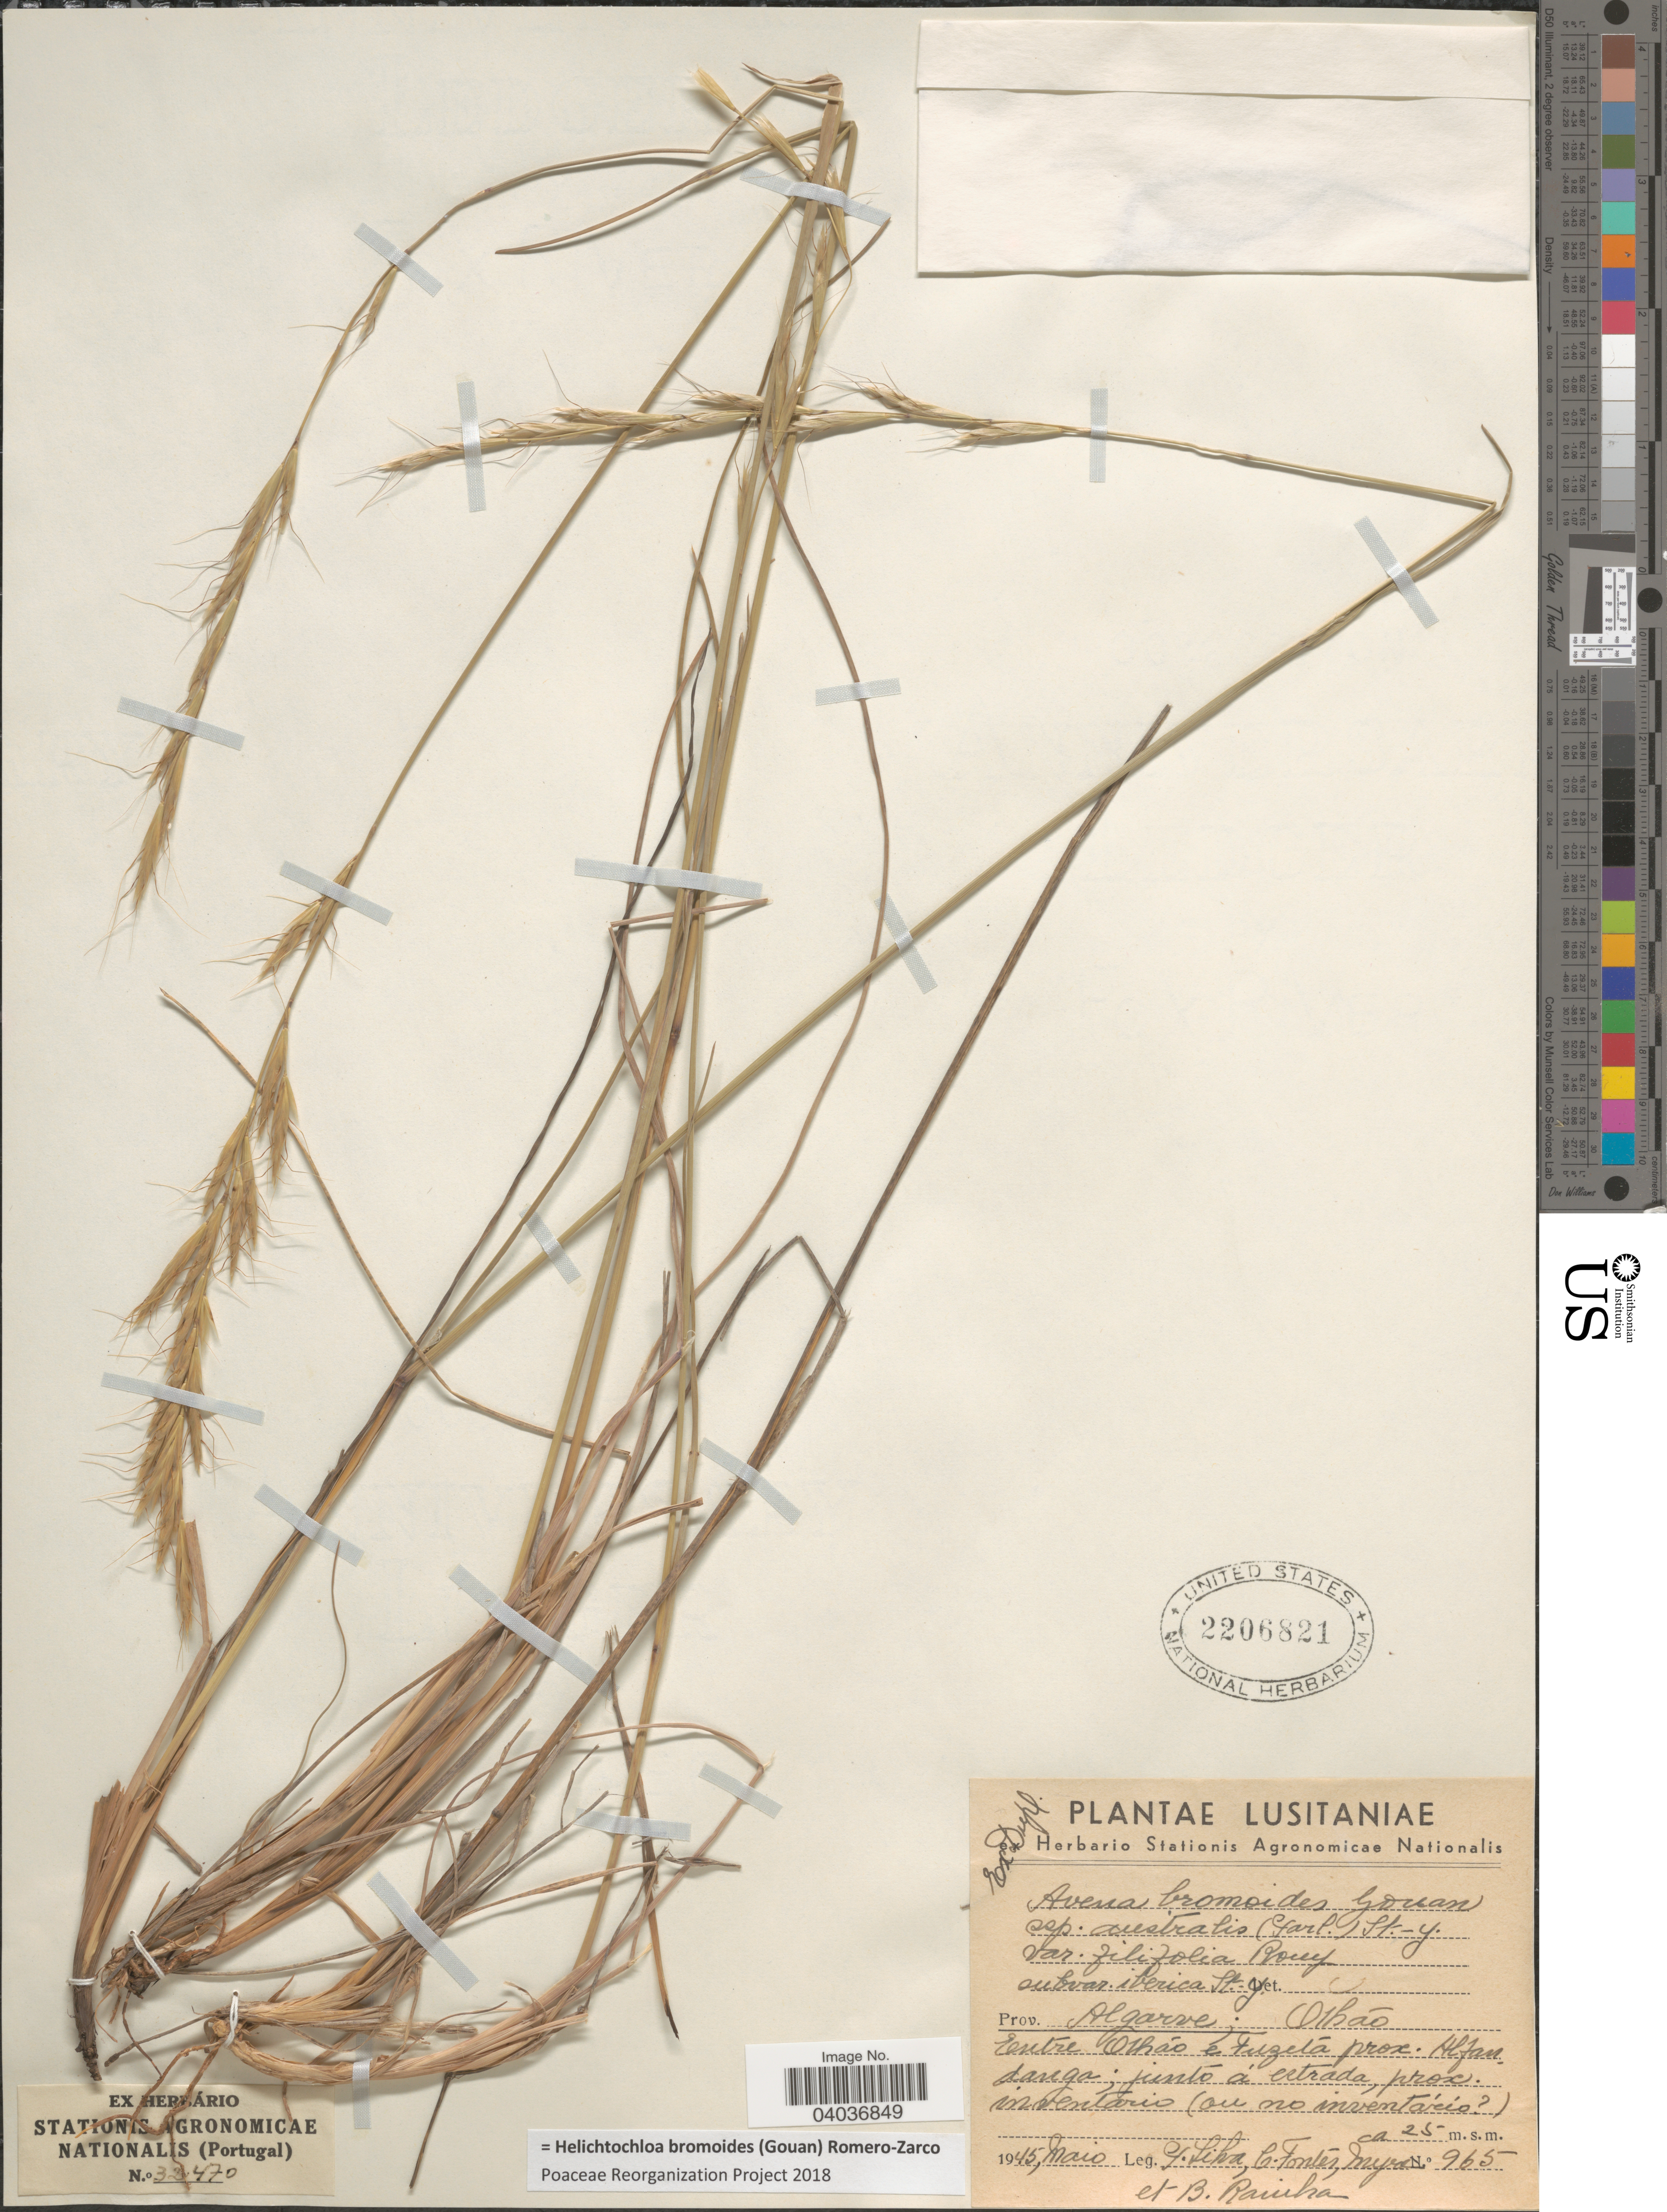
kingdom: Plantae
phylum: Tracheophyta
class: Liliopsida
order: Poales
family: Poaceae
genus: Helictochloa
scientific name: Helictochloa bromoides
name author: (Gouan) Romero-Zarco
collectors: P. Silva, C. Fontes, Myre & B. Rainha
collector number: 965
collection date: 1945-05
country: Portugal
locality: Lusitaniae. Prov. Algarve; Olháo. Entre Olháo e Fuzeta prox. Alfan danga [interpreted]; junto a estrada, prox. inventario.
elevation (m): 25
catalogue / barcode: US 2206821